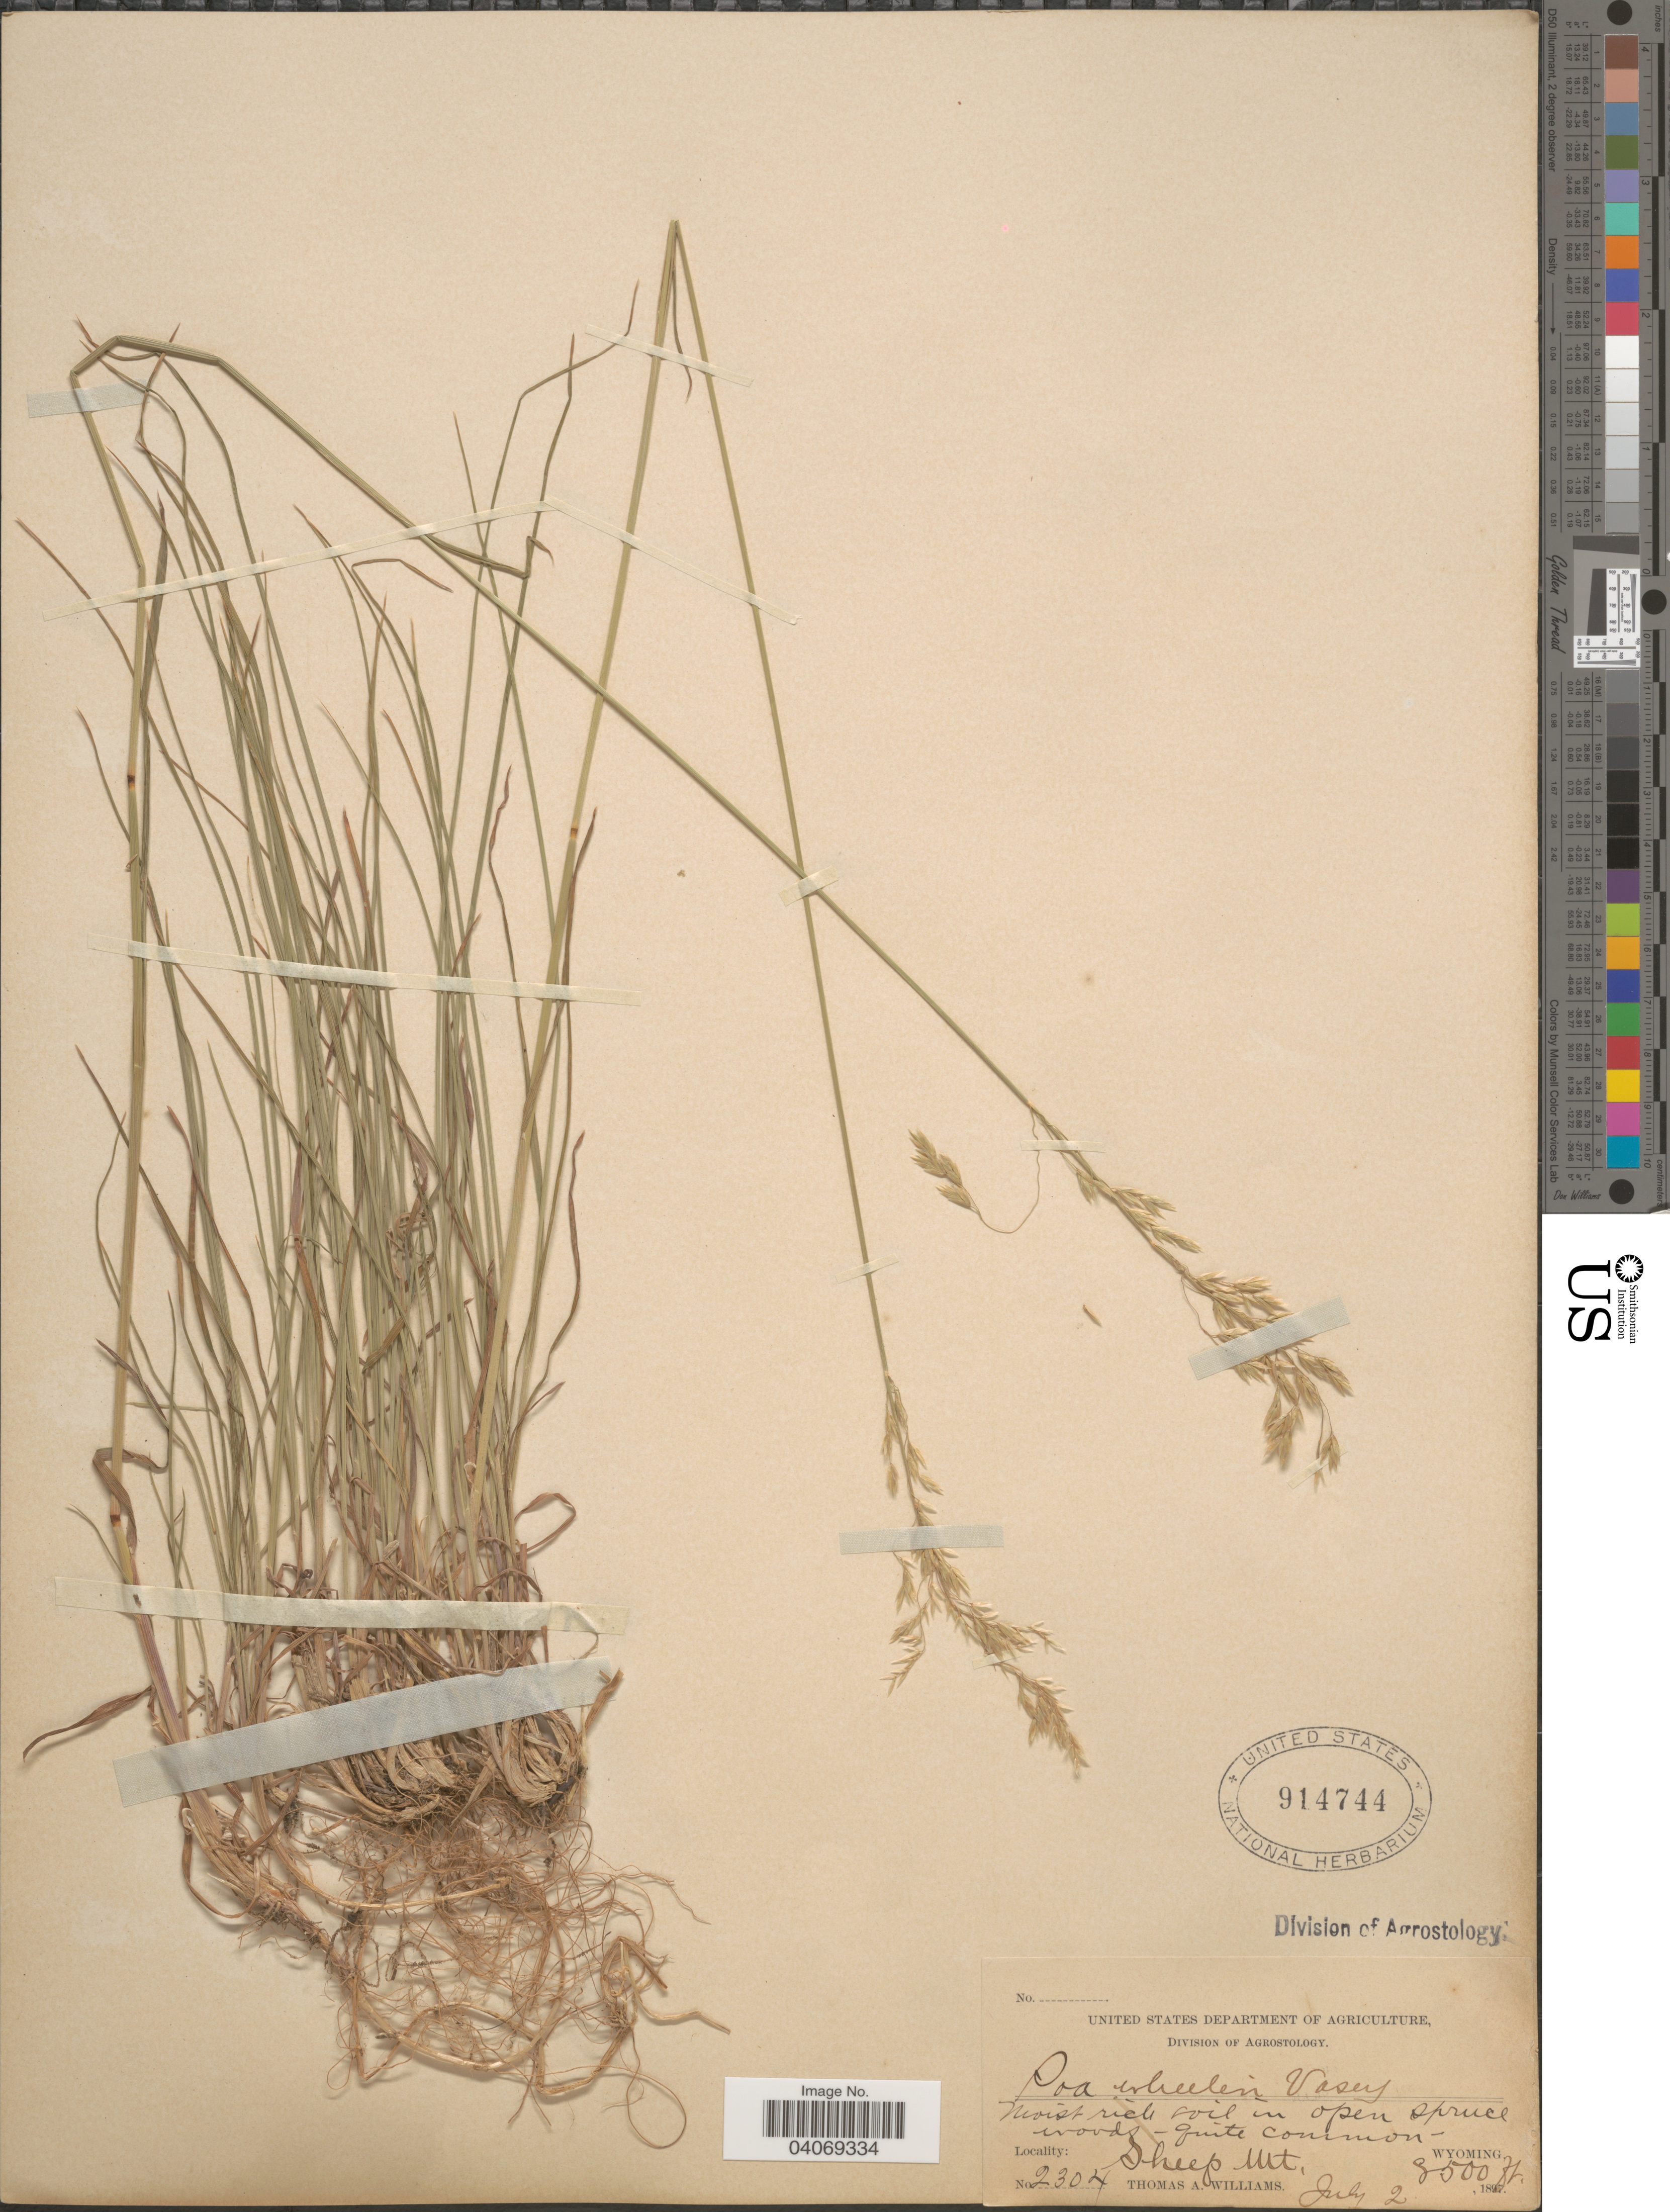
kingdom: Plantae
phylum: Tracheophyta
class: Liliopsida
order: Poales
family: Poaceae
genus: Poa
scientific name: Poa wheeleri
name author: Vasey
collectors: T. A. Williams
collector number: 2304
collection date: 1897-07-02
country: United States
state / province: Wyoming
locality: Moist rich soil in open spruce woods - quite common. Sheep Mt.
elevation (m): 2591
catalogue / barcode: US 914744